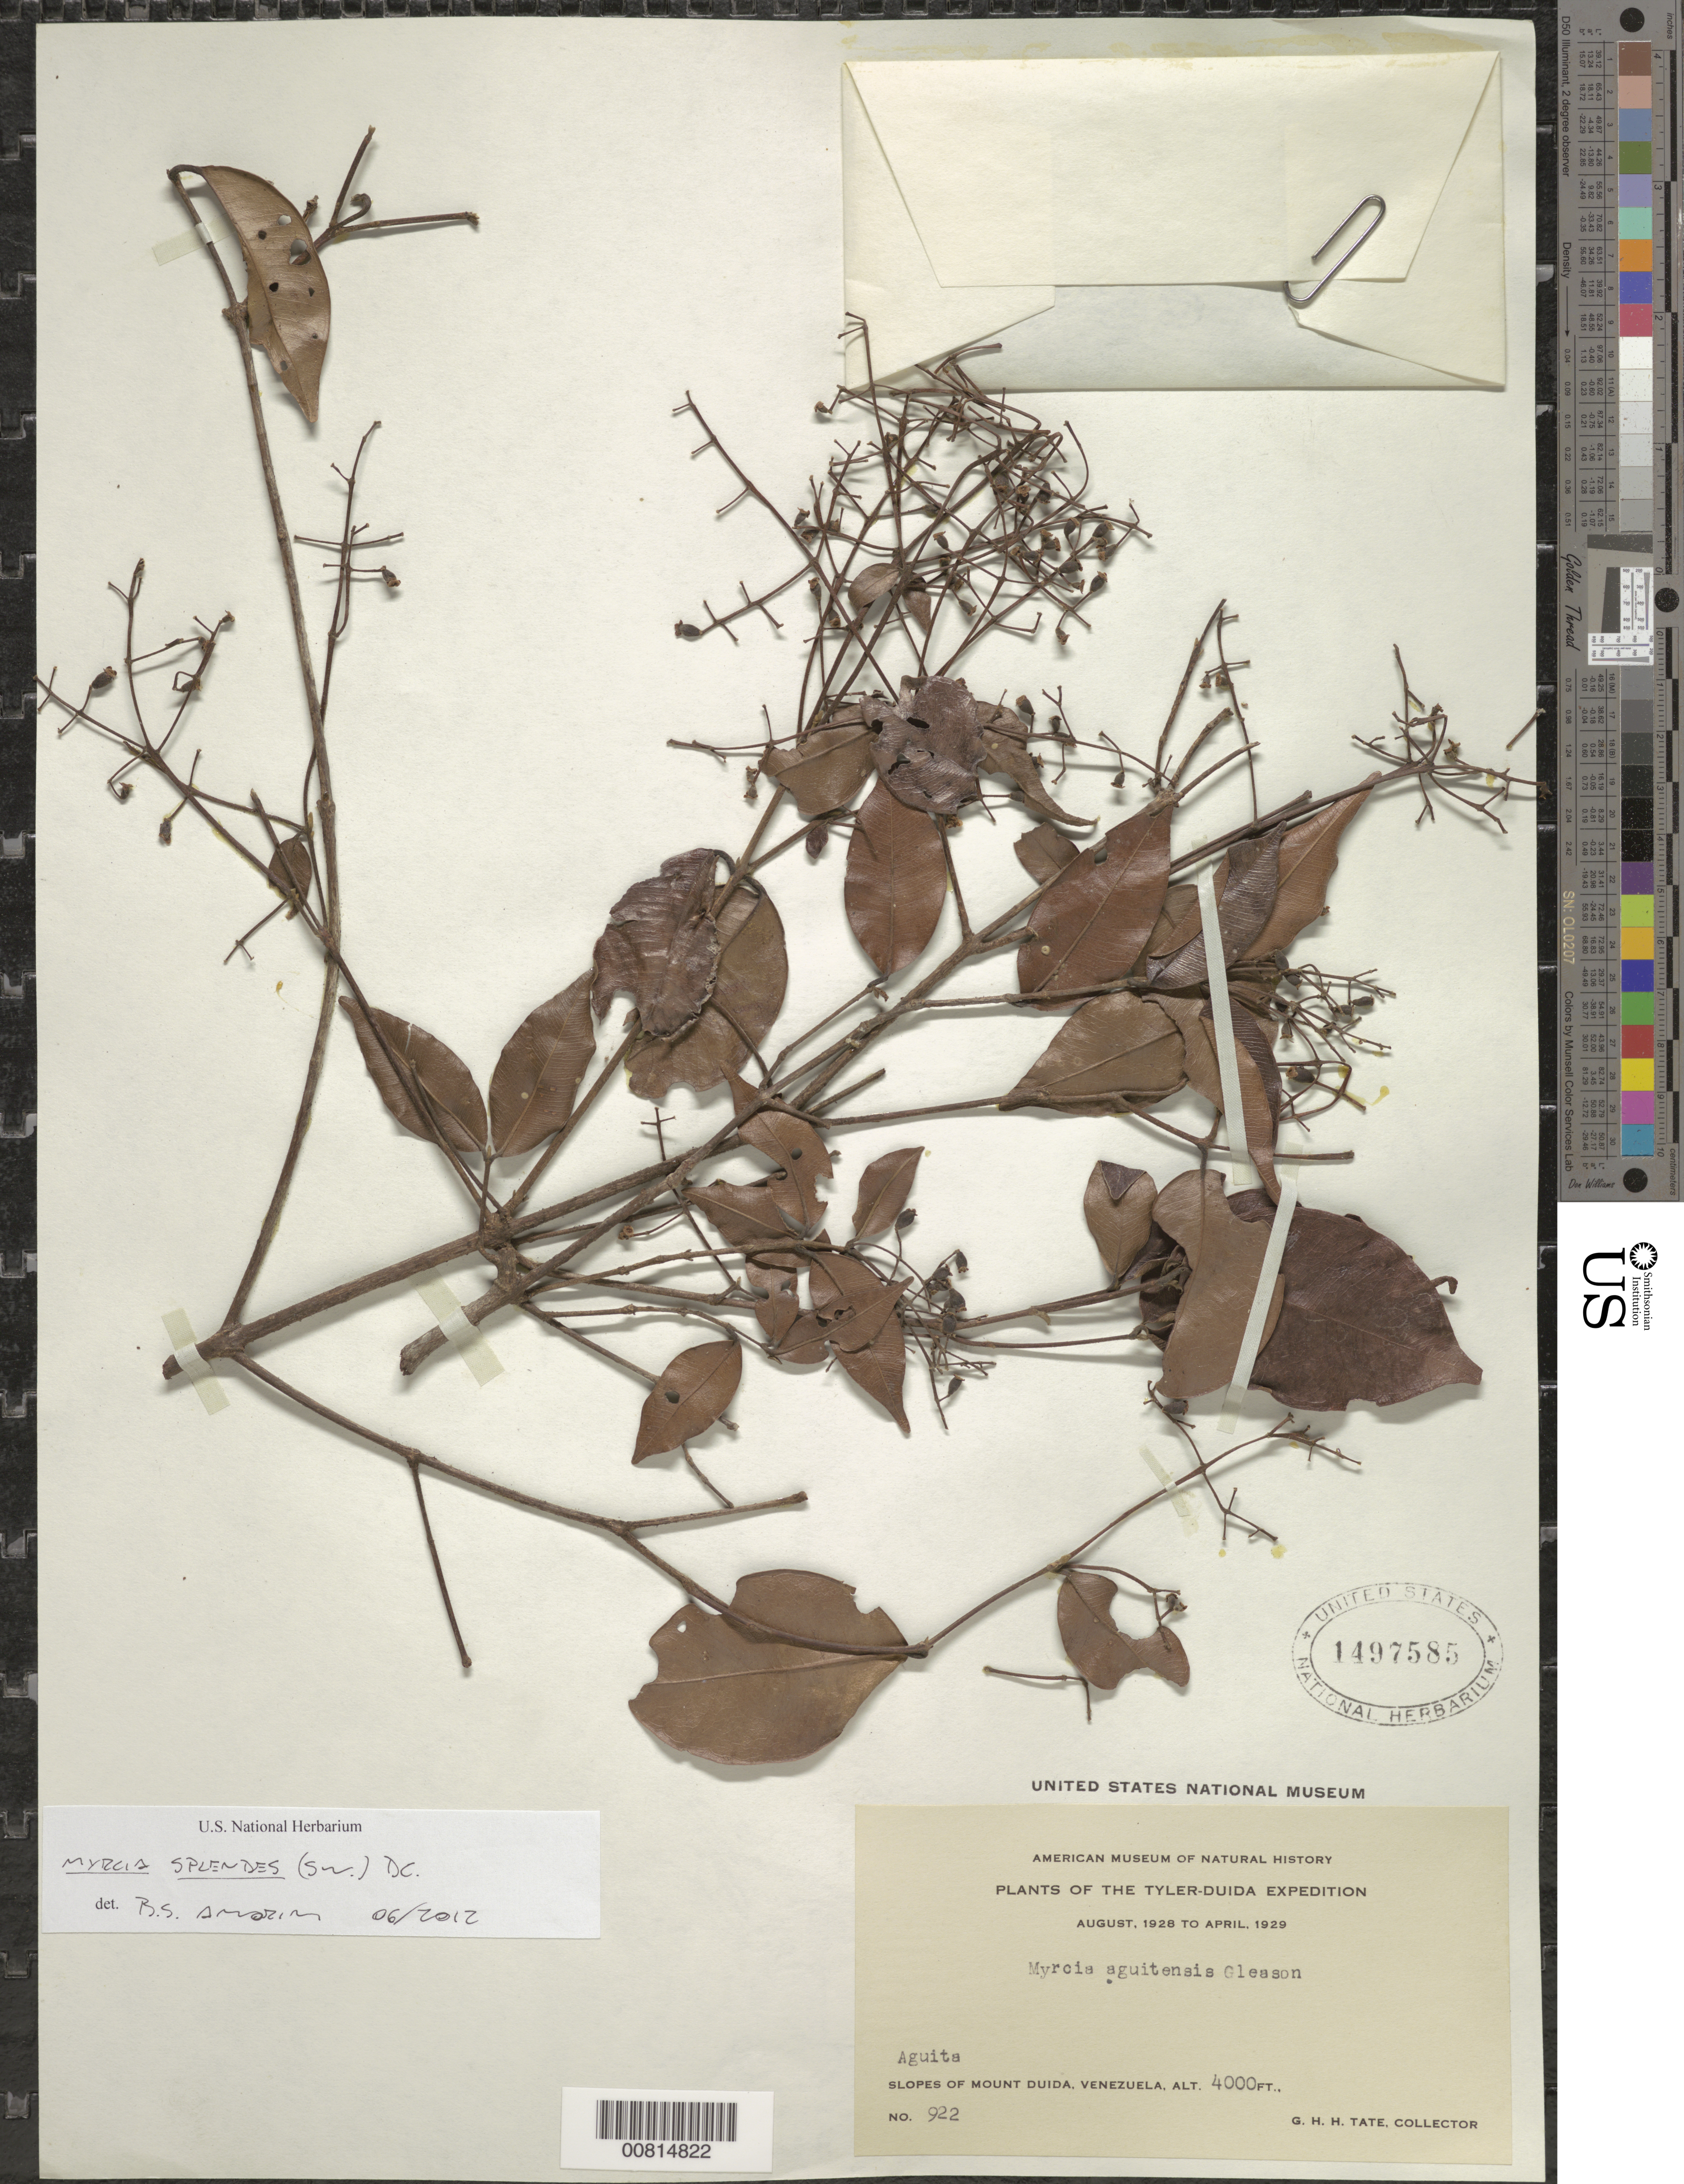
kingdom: Plantae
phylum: Tracheophyta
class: Magnoliopsida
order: Myrtales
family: Myrtaceae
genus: Myrcia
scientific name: Myrcia splendens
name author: (Sw.) DC.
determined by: Amorin, B. S.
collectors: G. H. H.Tate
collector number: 922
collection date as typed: Aug-28 to Apr-29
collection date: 1928-08/1929-04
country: Venezuela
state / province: Amazonas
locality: Aquita, slopes of Mt. Duida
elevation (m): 1219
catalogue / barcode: US 1497585